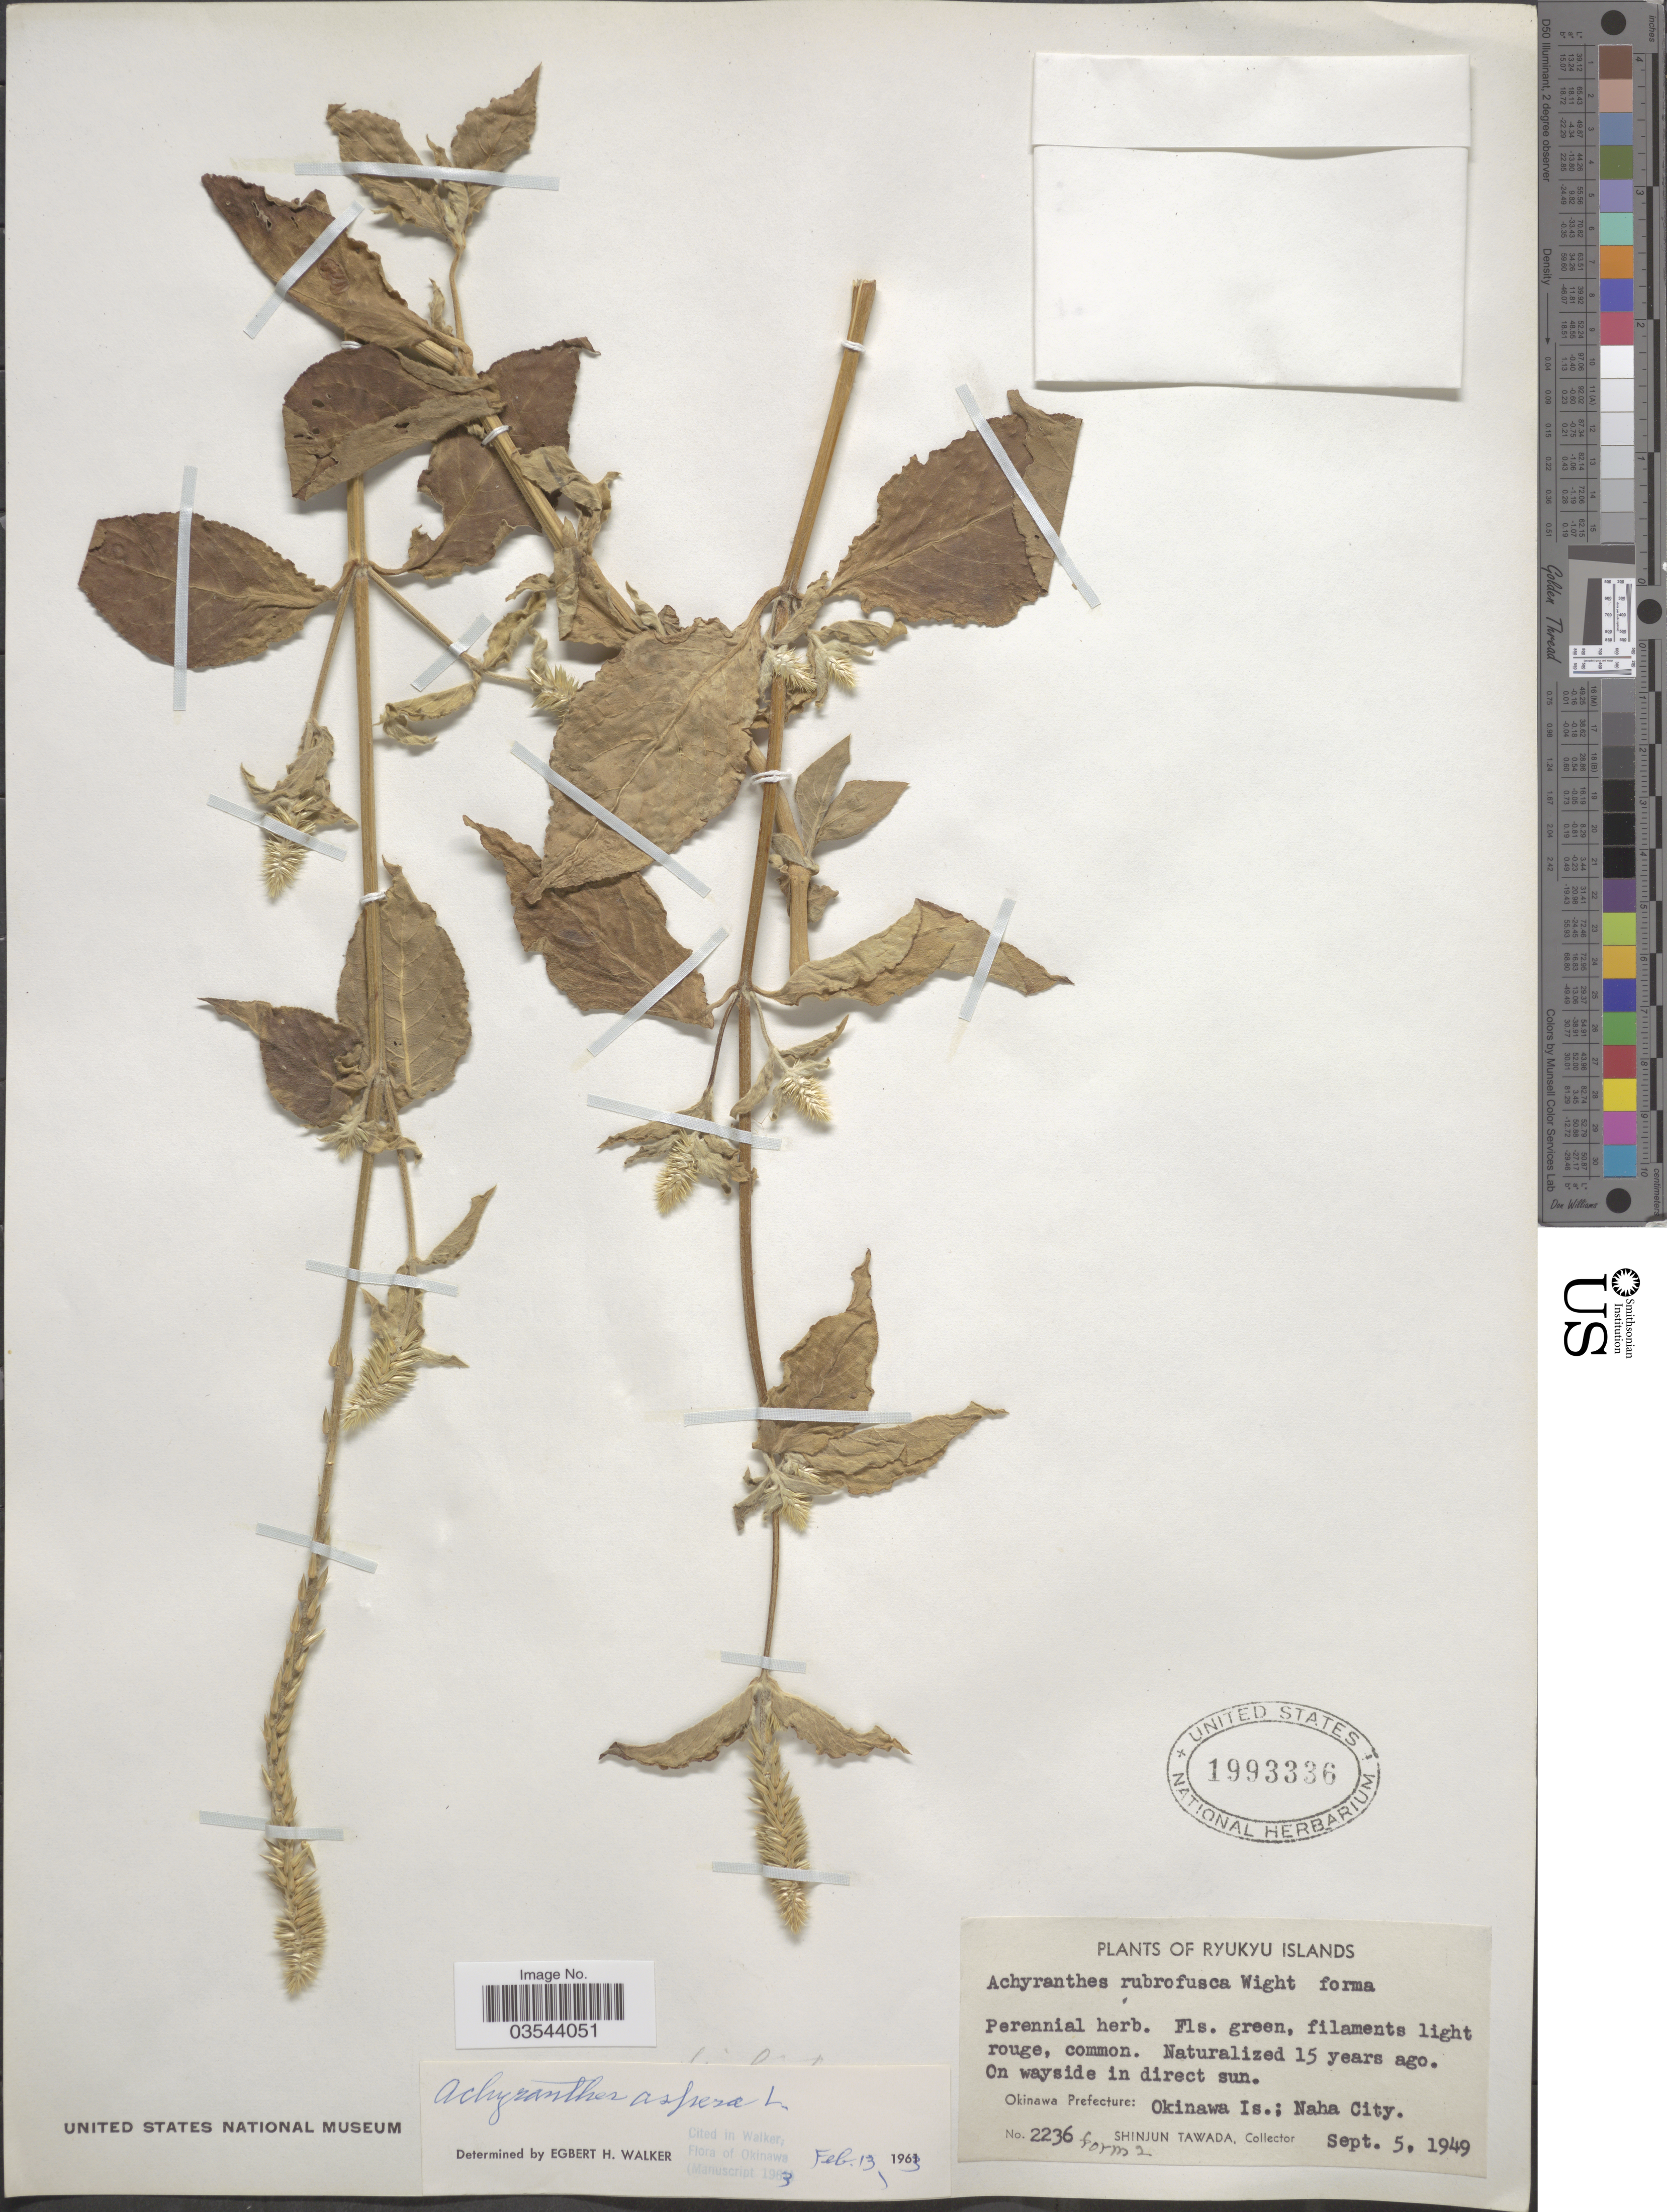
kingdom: Plantae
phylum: Tracheophyta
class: Magnoliopsida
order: Caryophyllales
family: Amaranthaceae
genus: Achyranthes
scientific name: Achyranthes aspera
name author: L.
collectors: S. Tawada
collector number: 2236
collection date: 1949-09-05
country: Japan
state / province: Okinawa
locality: Ryukyu Islands. Okinawa Prefecture: Okinawa Is.; Naha City.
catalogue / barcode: US 1993336